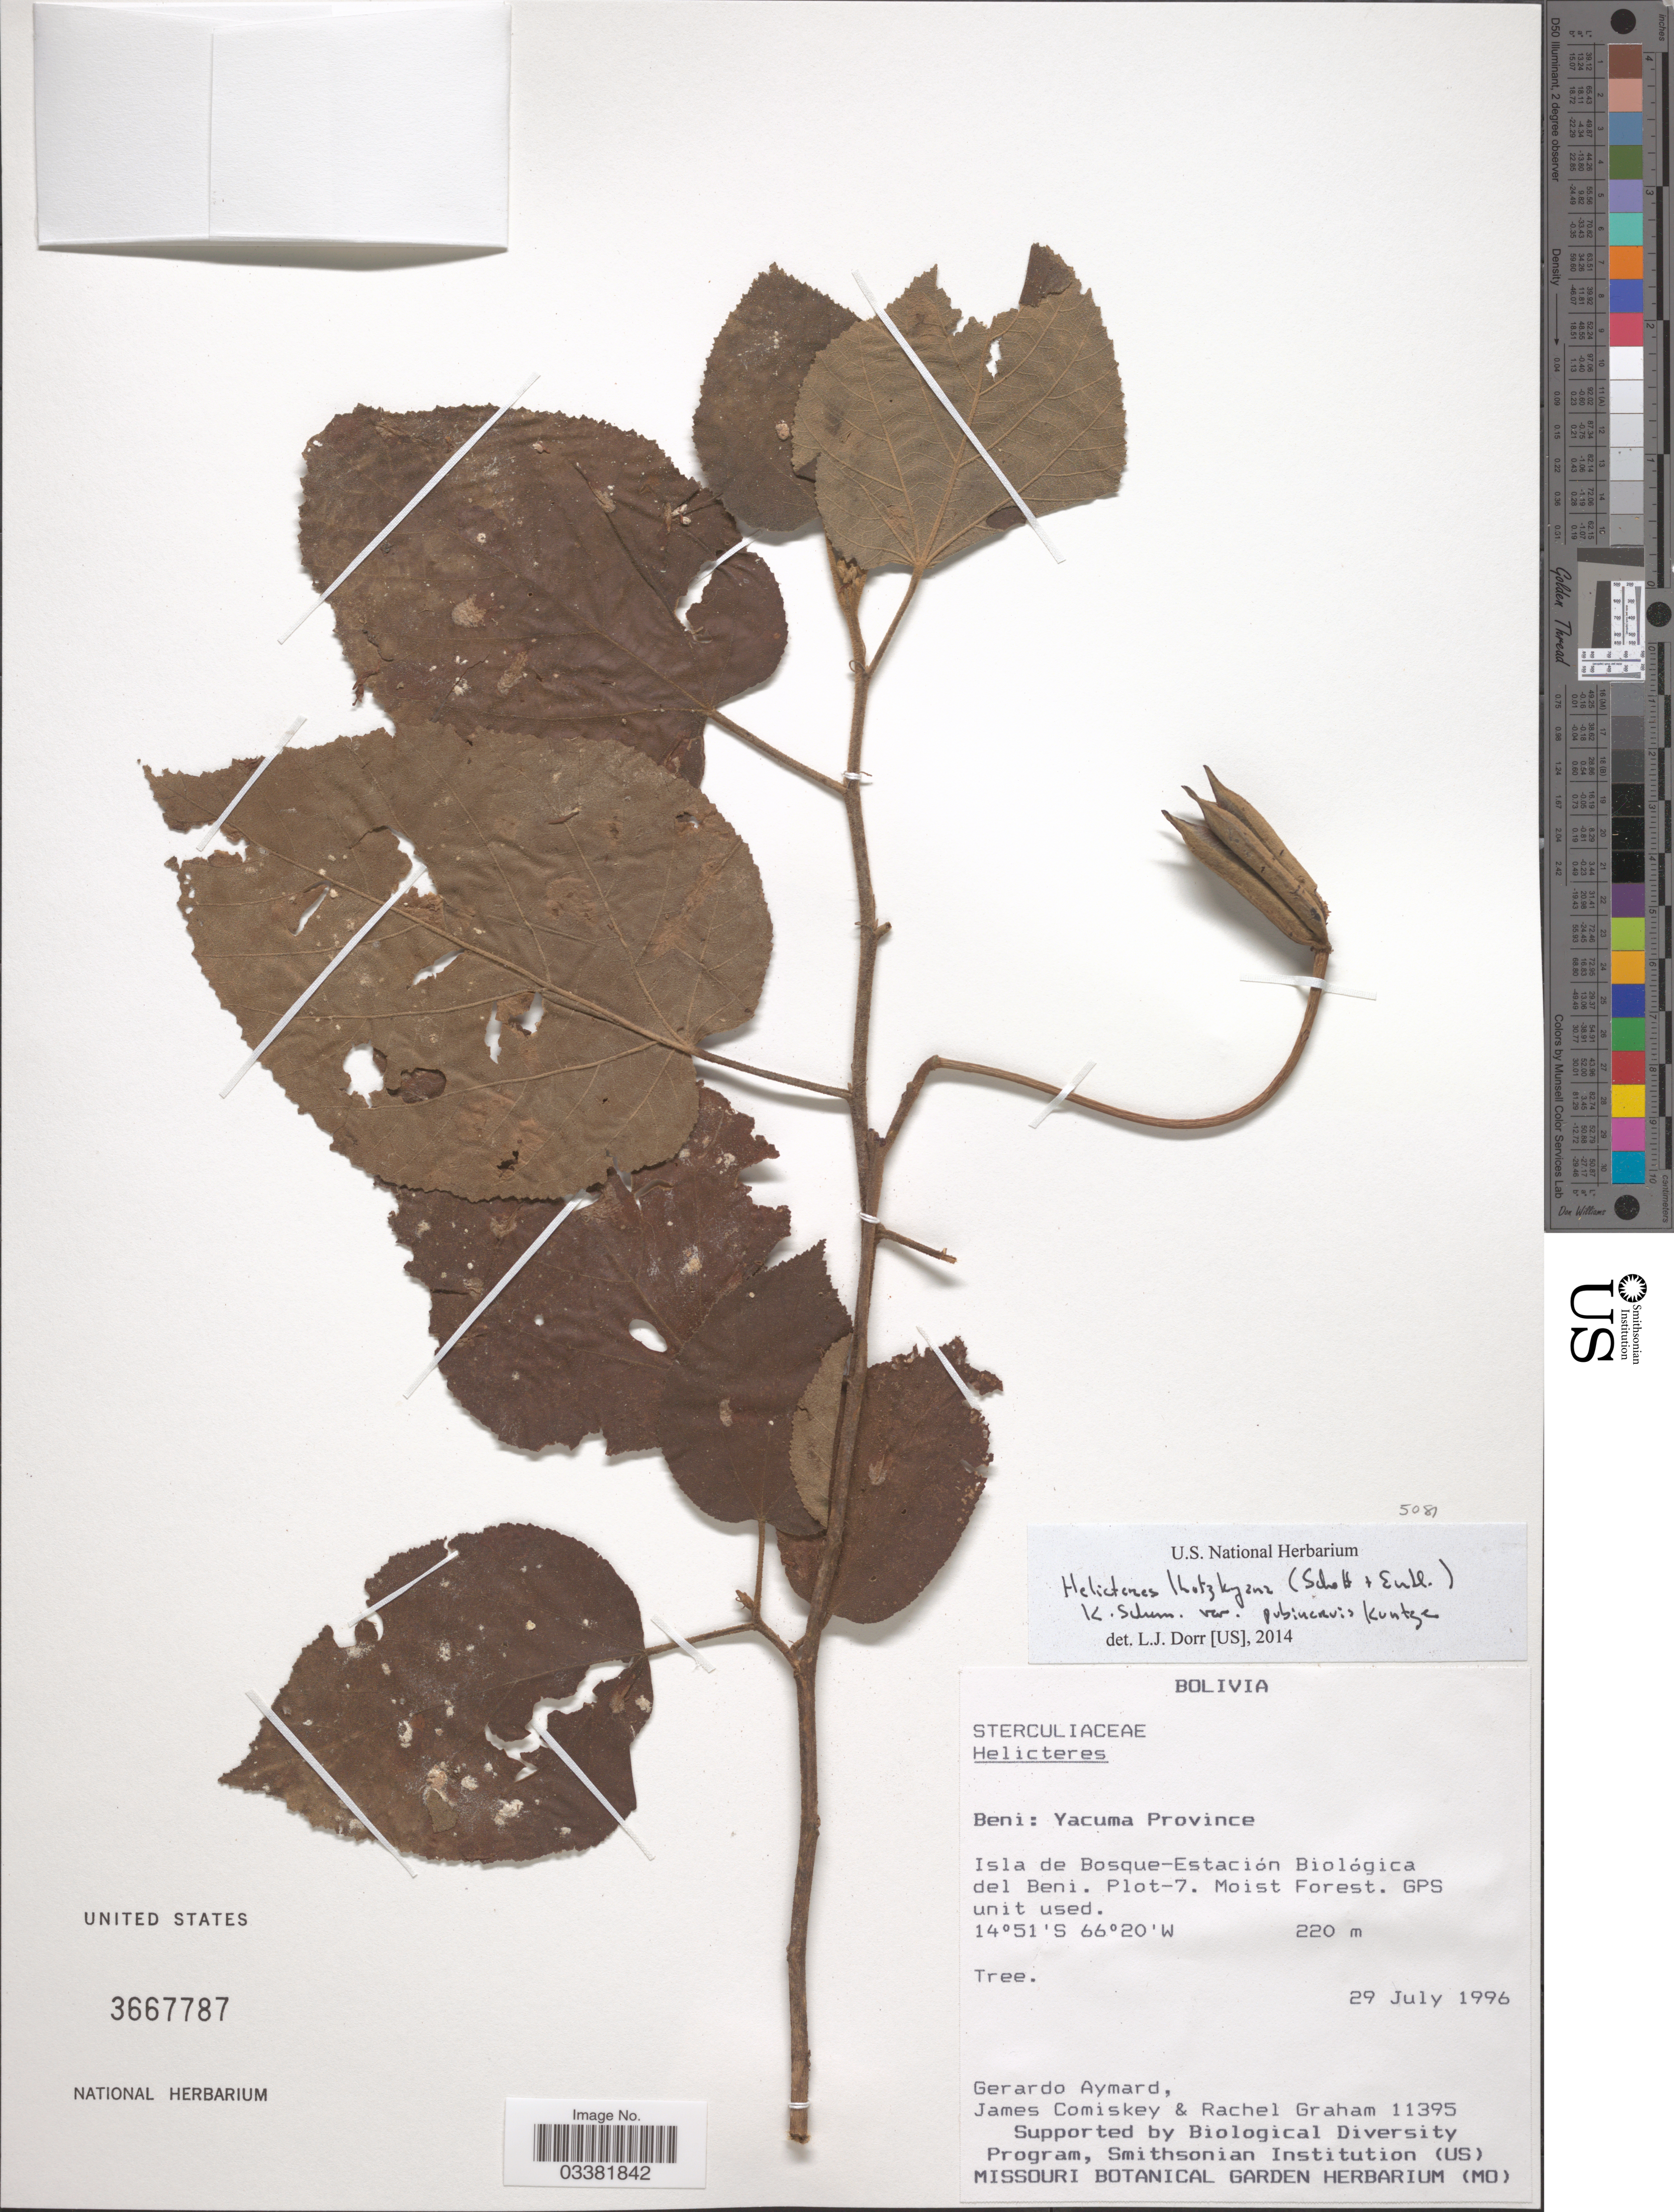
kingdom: Plantae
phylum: Tracheophyta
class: Magnoliopsida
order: Malvales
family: Malvaceae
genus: Helicteres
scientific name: Helicteres lhotzkyana var. pubinervis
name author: Kuntze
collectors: G. A. Aymard, J. A. Comiskey & R. Graham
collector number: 11395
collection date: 1996-07-29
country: Bolivia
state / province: Beni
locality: Yacuma Province. Isla de Bosque-Estación Biológica del Beni. Plot-7.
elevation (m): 220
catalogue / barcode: US 3667787